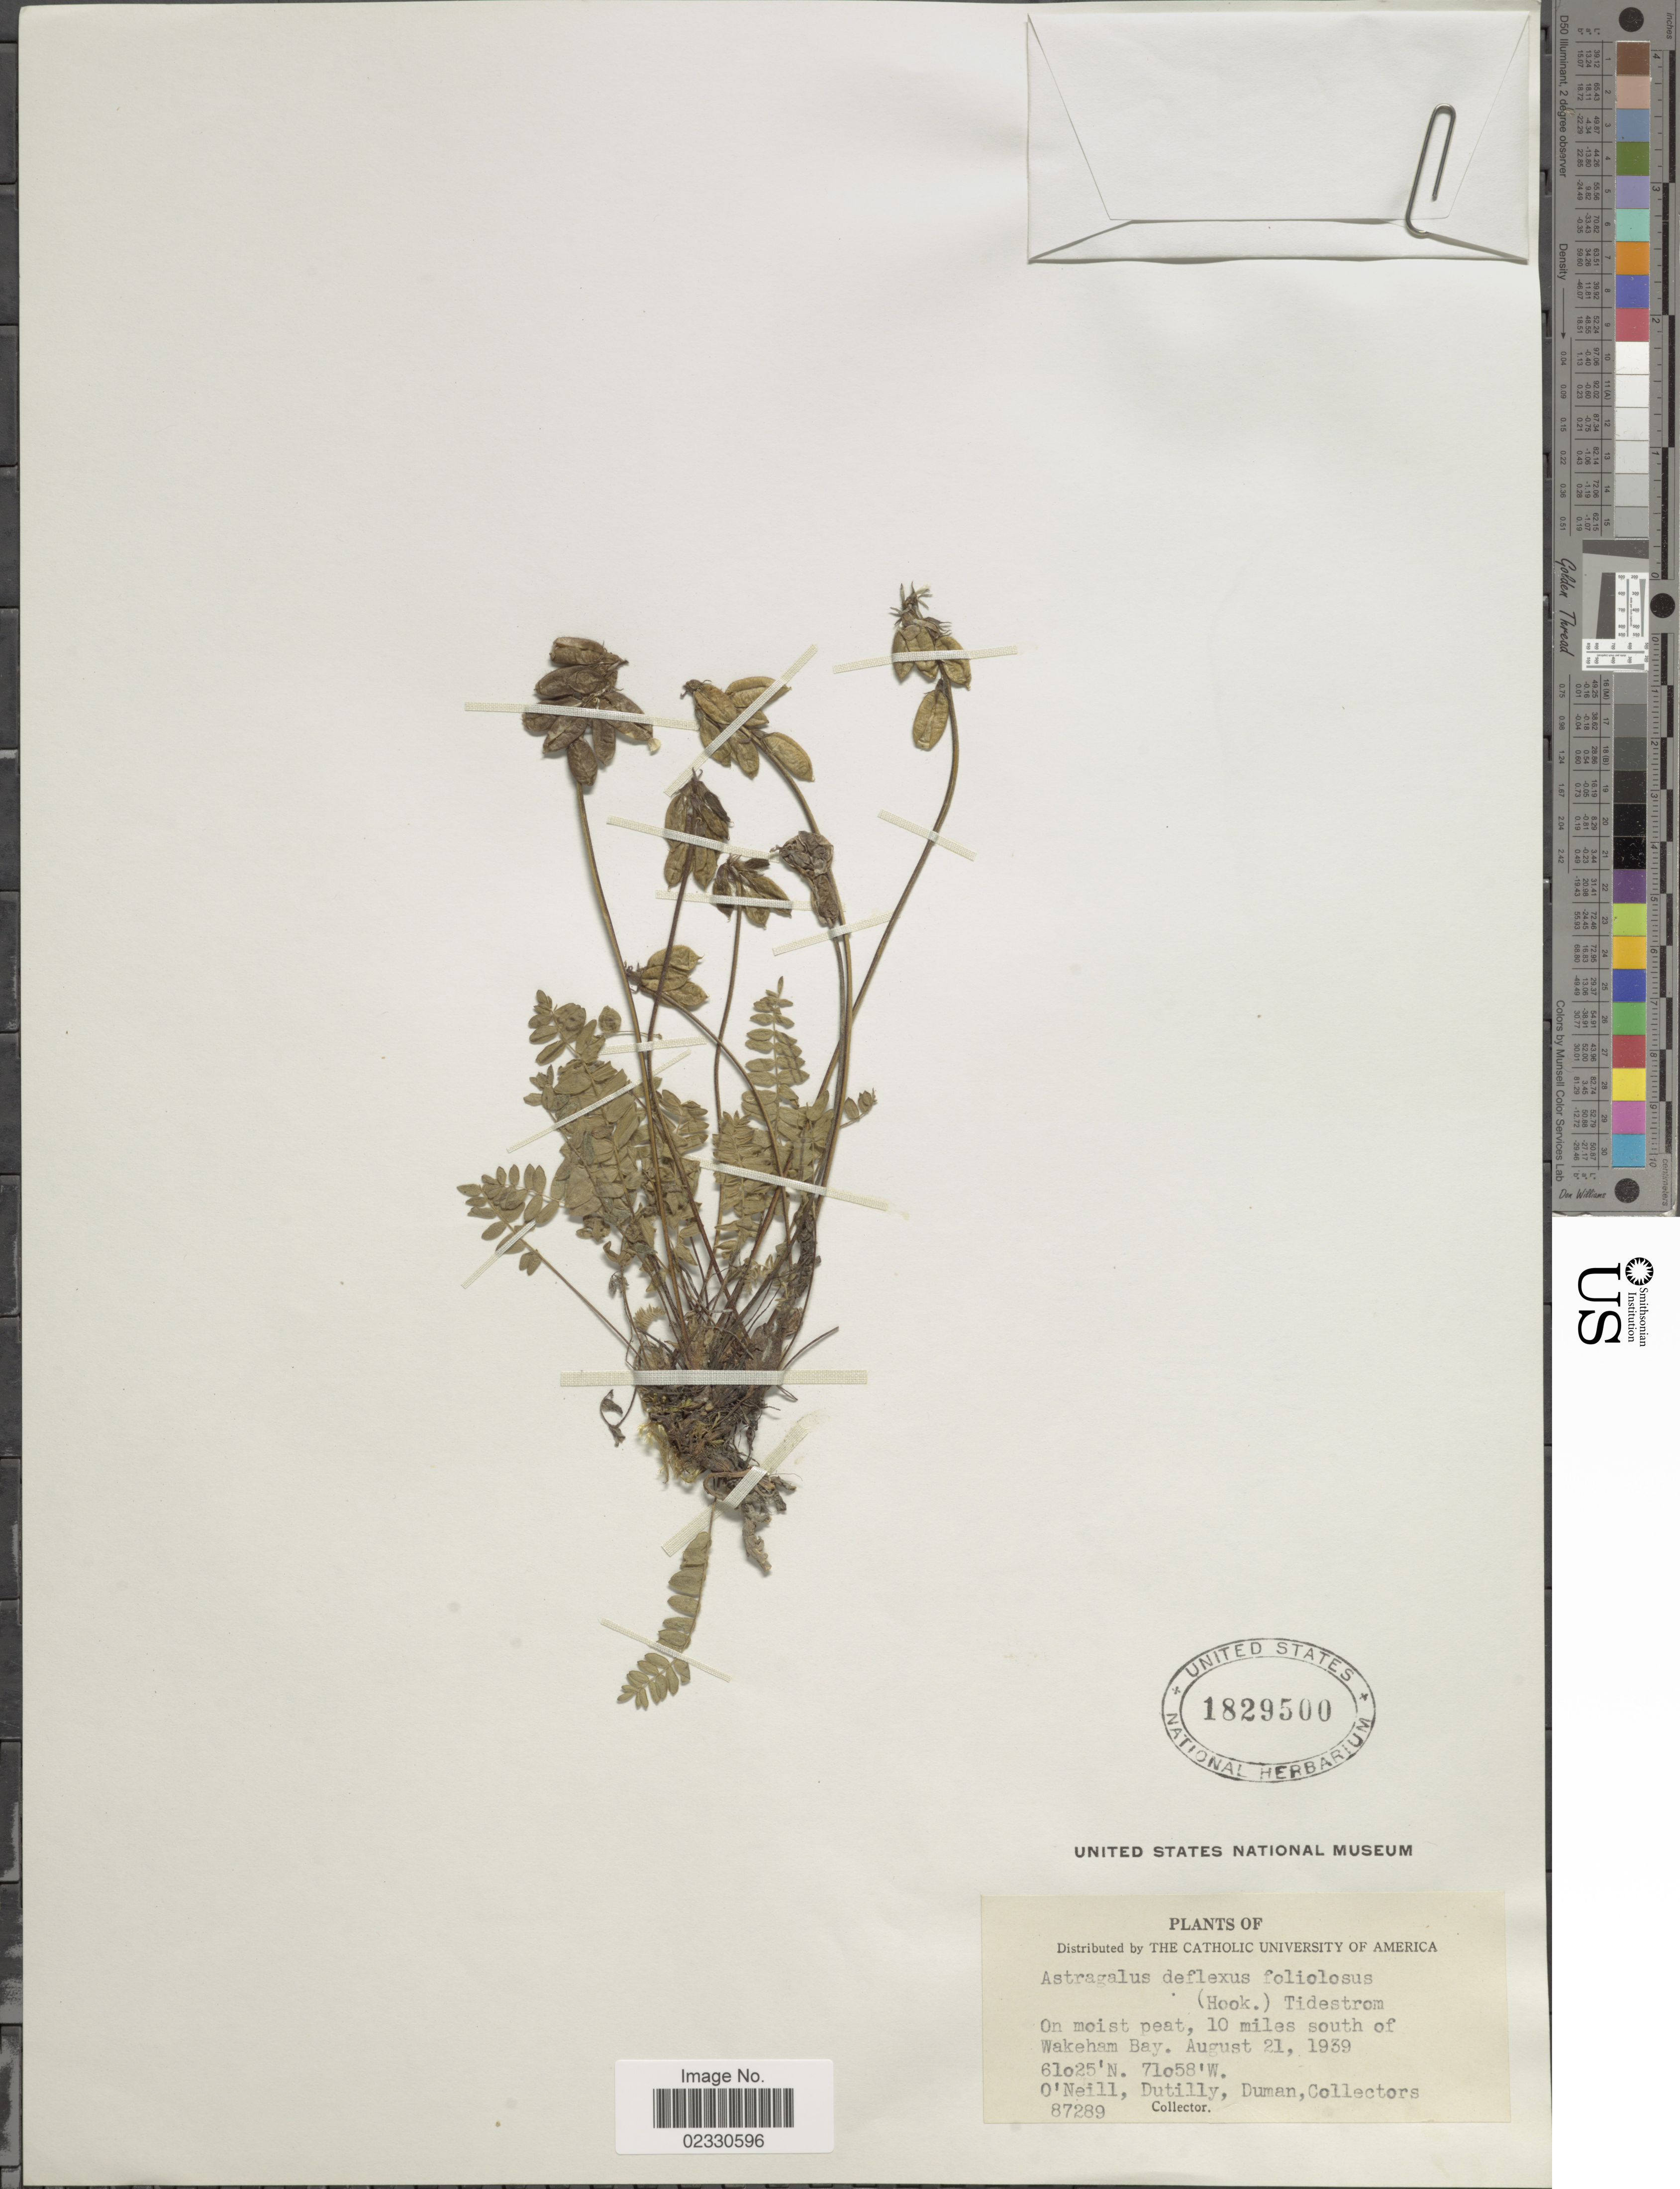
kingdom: Plantae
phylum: Tracheophyta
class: Magnoliopsida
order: Fabales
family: Fabaceae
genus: Astragalus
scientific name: Astragalus deflexus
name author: Pall.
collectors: O'Neil, -. Dutilly & -. Duman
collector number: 87289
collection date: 1939-08-21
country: Canada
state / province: Quebec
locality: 10 miles south of Wakeham Bay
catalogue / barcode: US 1829500